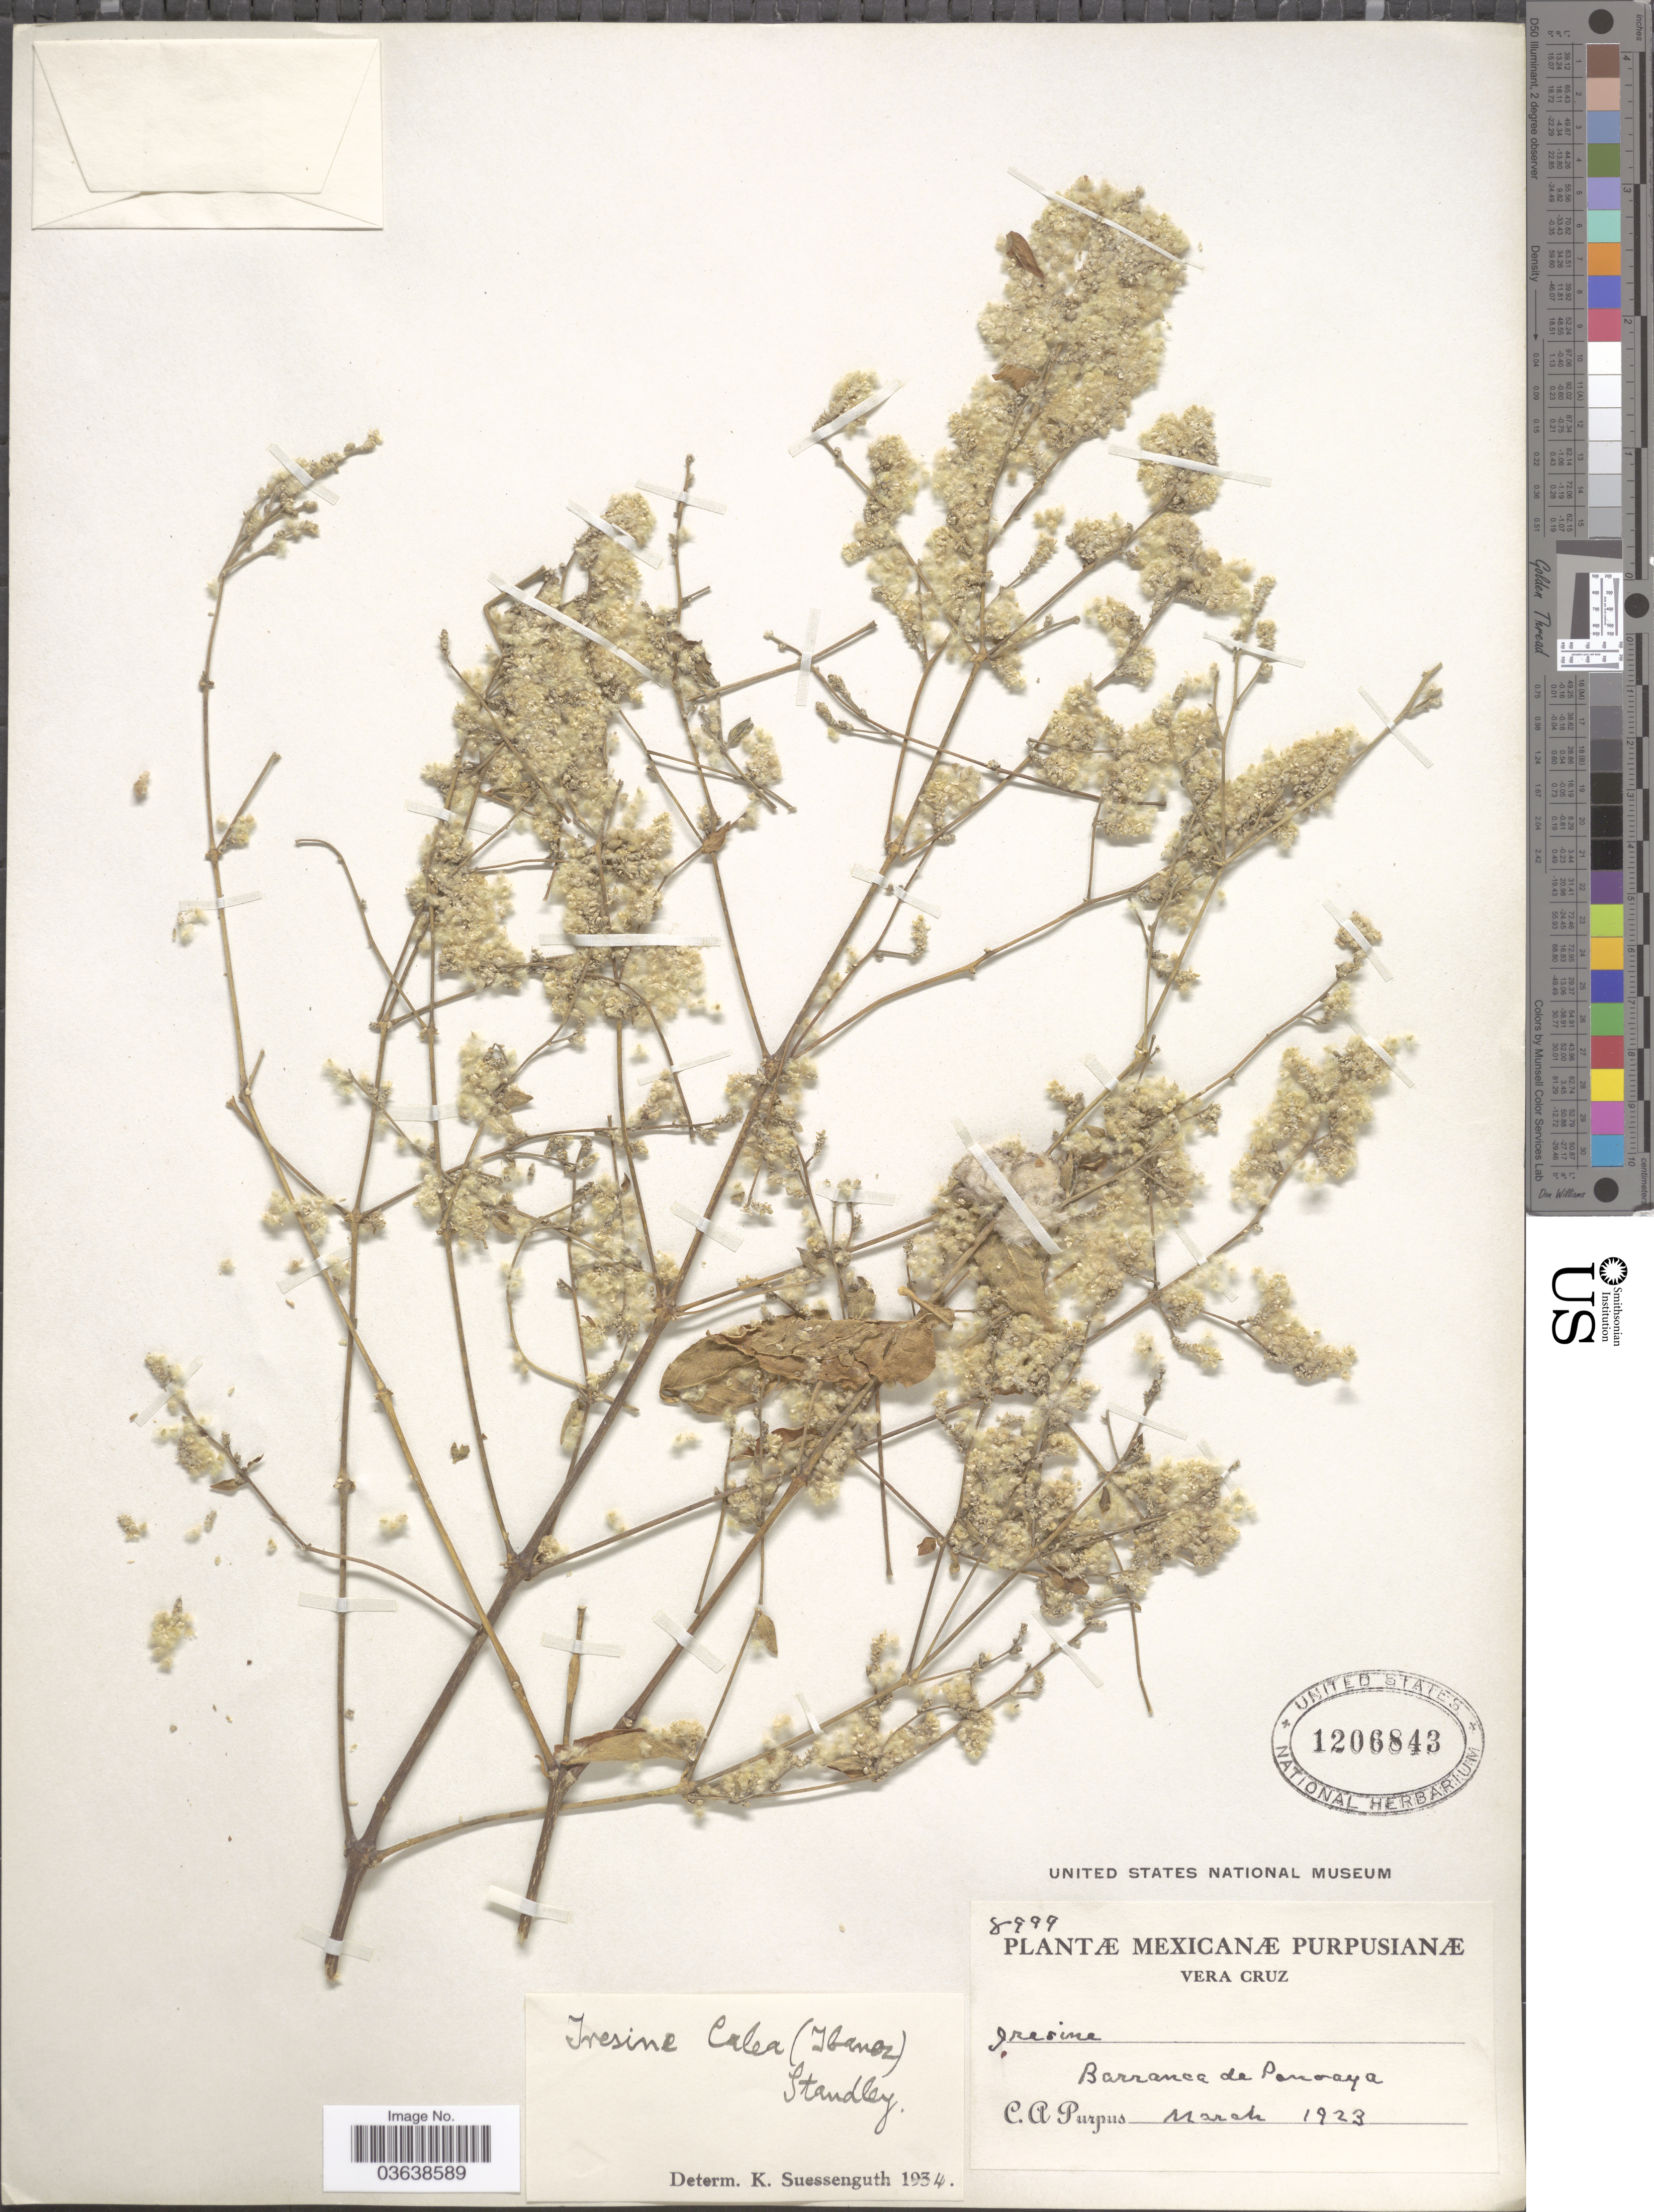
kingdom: Plantae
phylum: Tracheophyta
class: Magnoliopsida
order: Caryophyllales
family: Amaranthaceae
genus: Iresine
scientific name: Iresine calea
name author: (Ibáñez) Standl.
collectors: C. A. Purpus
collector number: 8999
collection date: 1923-03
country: Mexico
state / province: Veracruz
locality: Vera Cruz. Barranca de Panoaya.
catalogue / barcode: US 1206843